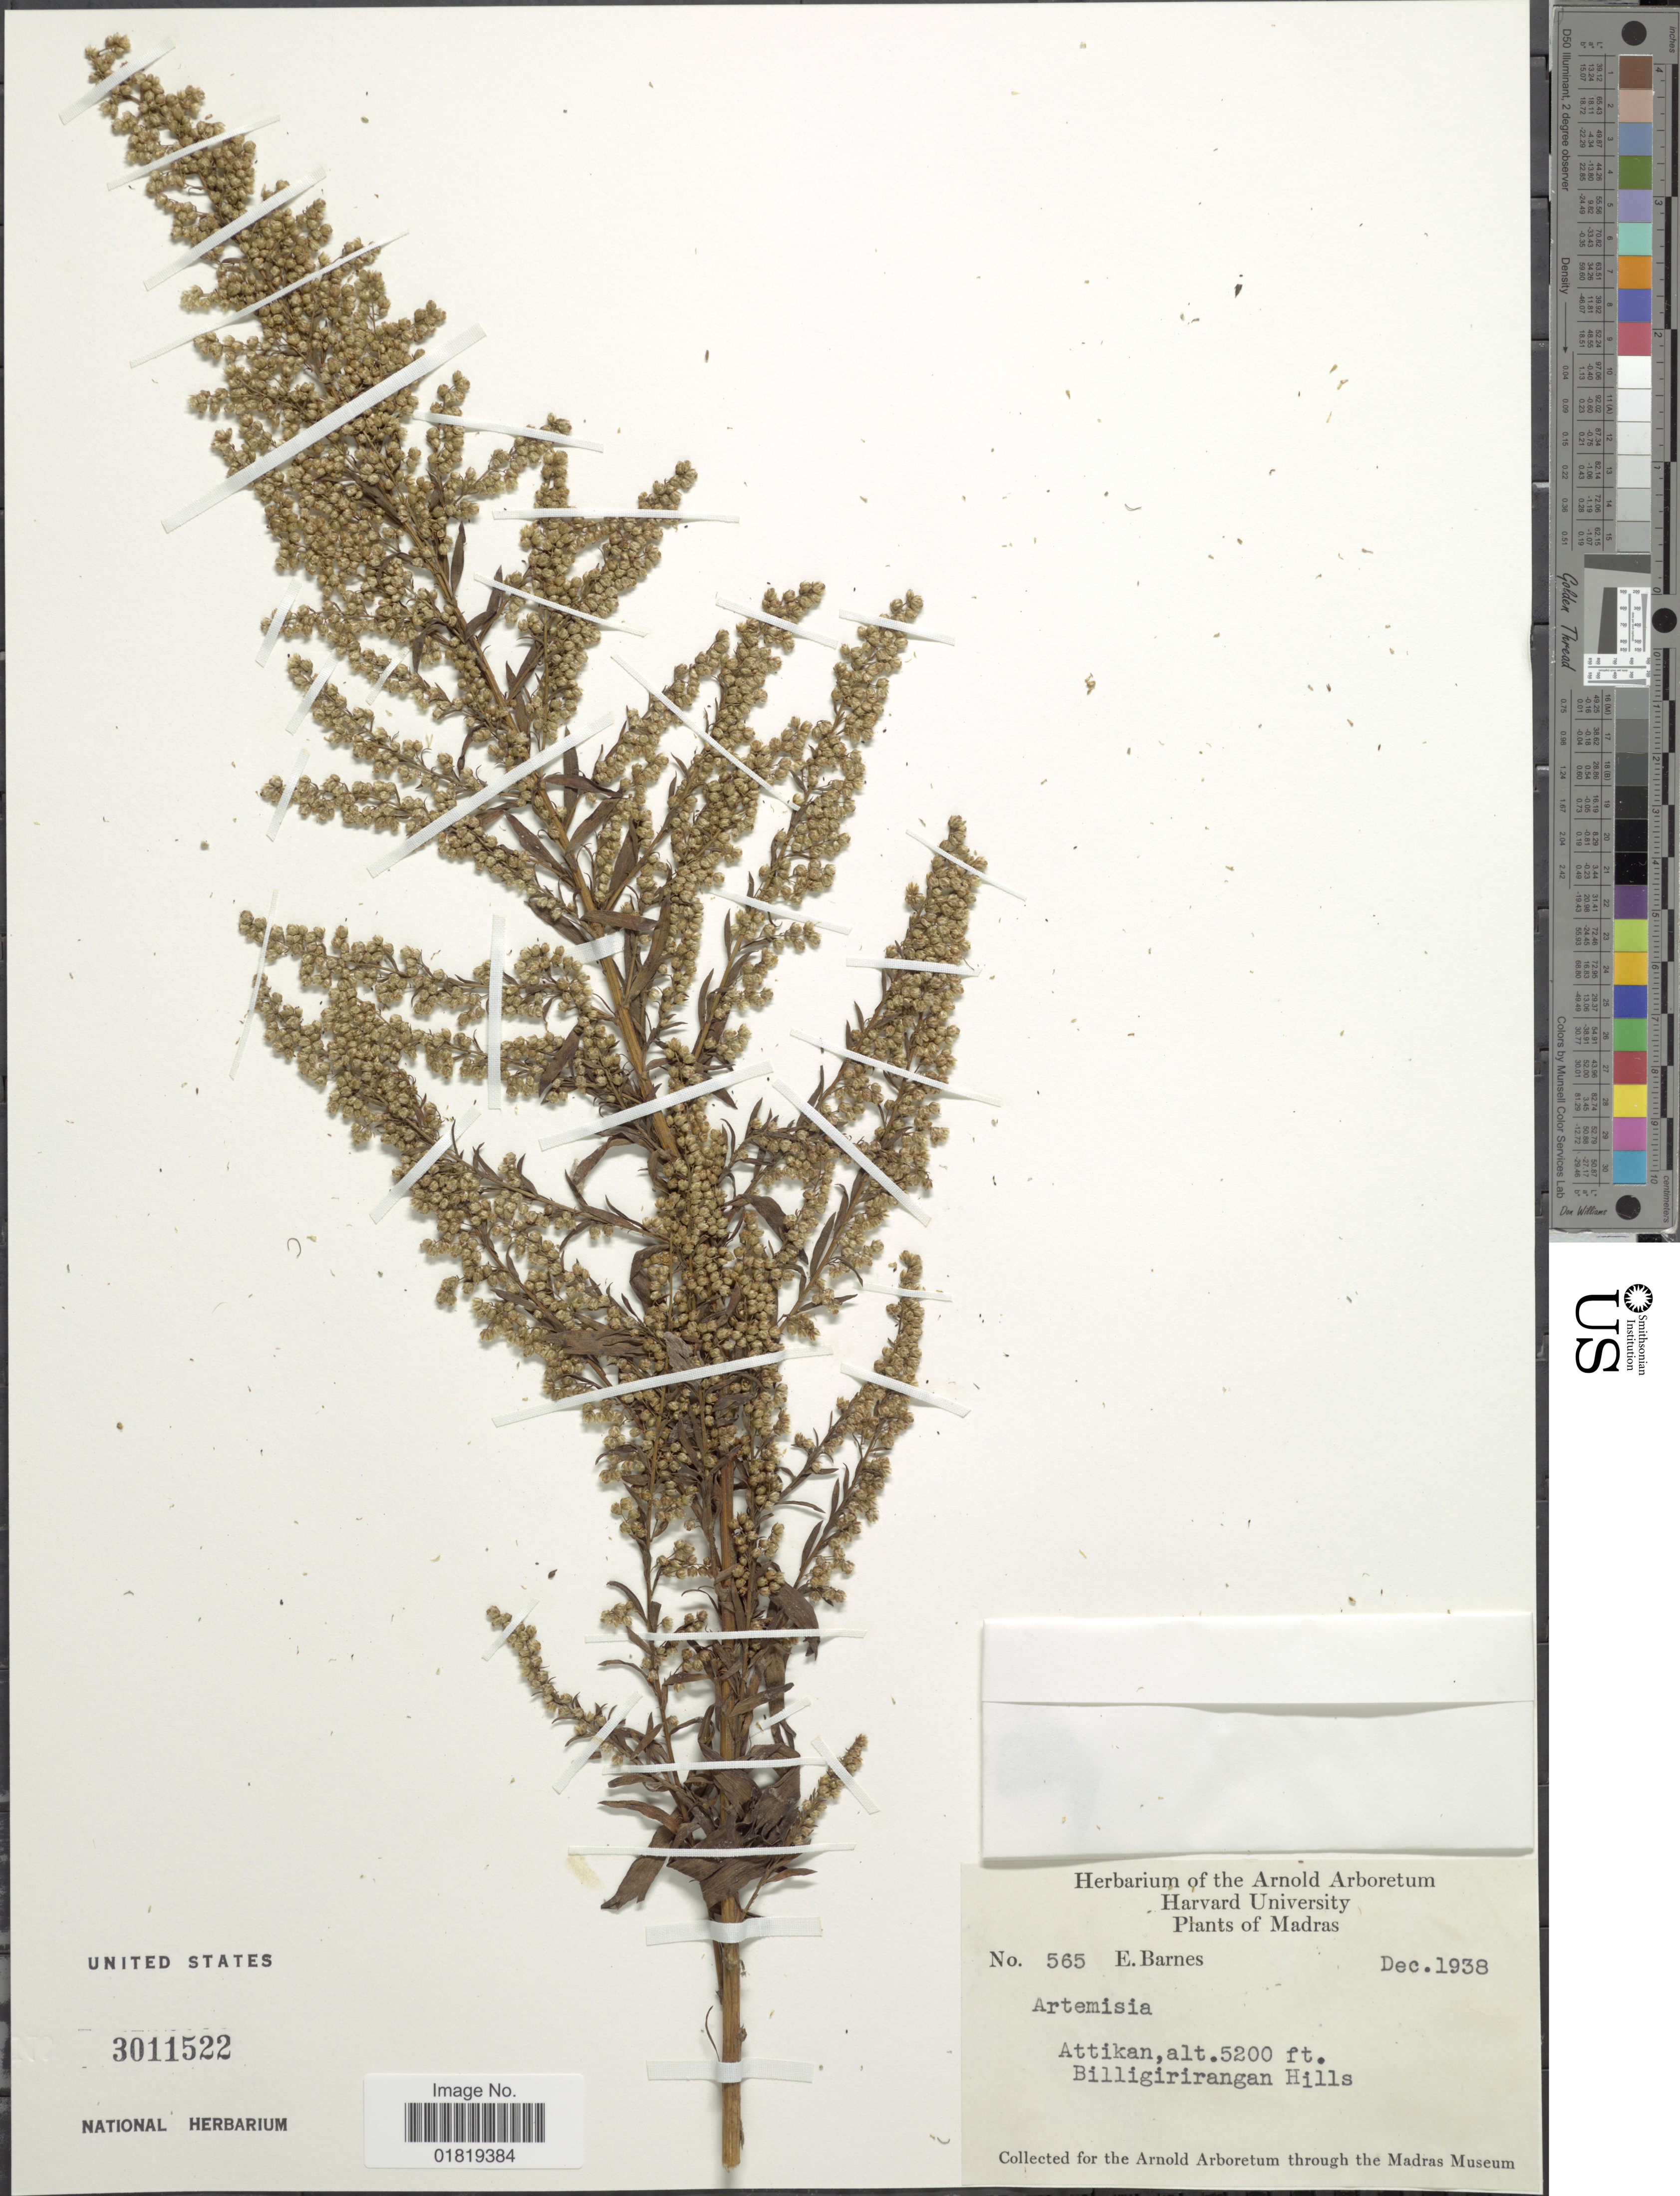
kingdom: Plantae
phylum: Tracheophyta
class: Magnoliopsida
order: Asterales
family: Asteraceae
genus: Artemisia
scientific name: Artemisia sp.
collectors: E. Barnes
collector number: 656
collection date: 1938-12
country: India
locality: Madras, Attikan, Billigirirangan Hills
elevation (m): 1585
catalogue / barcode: US 3011522